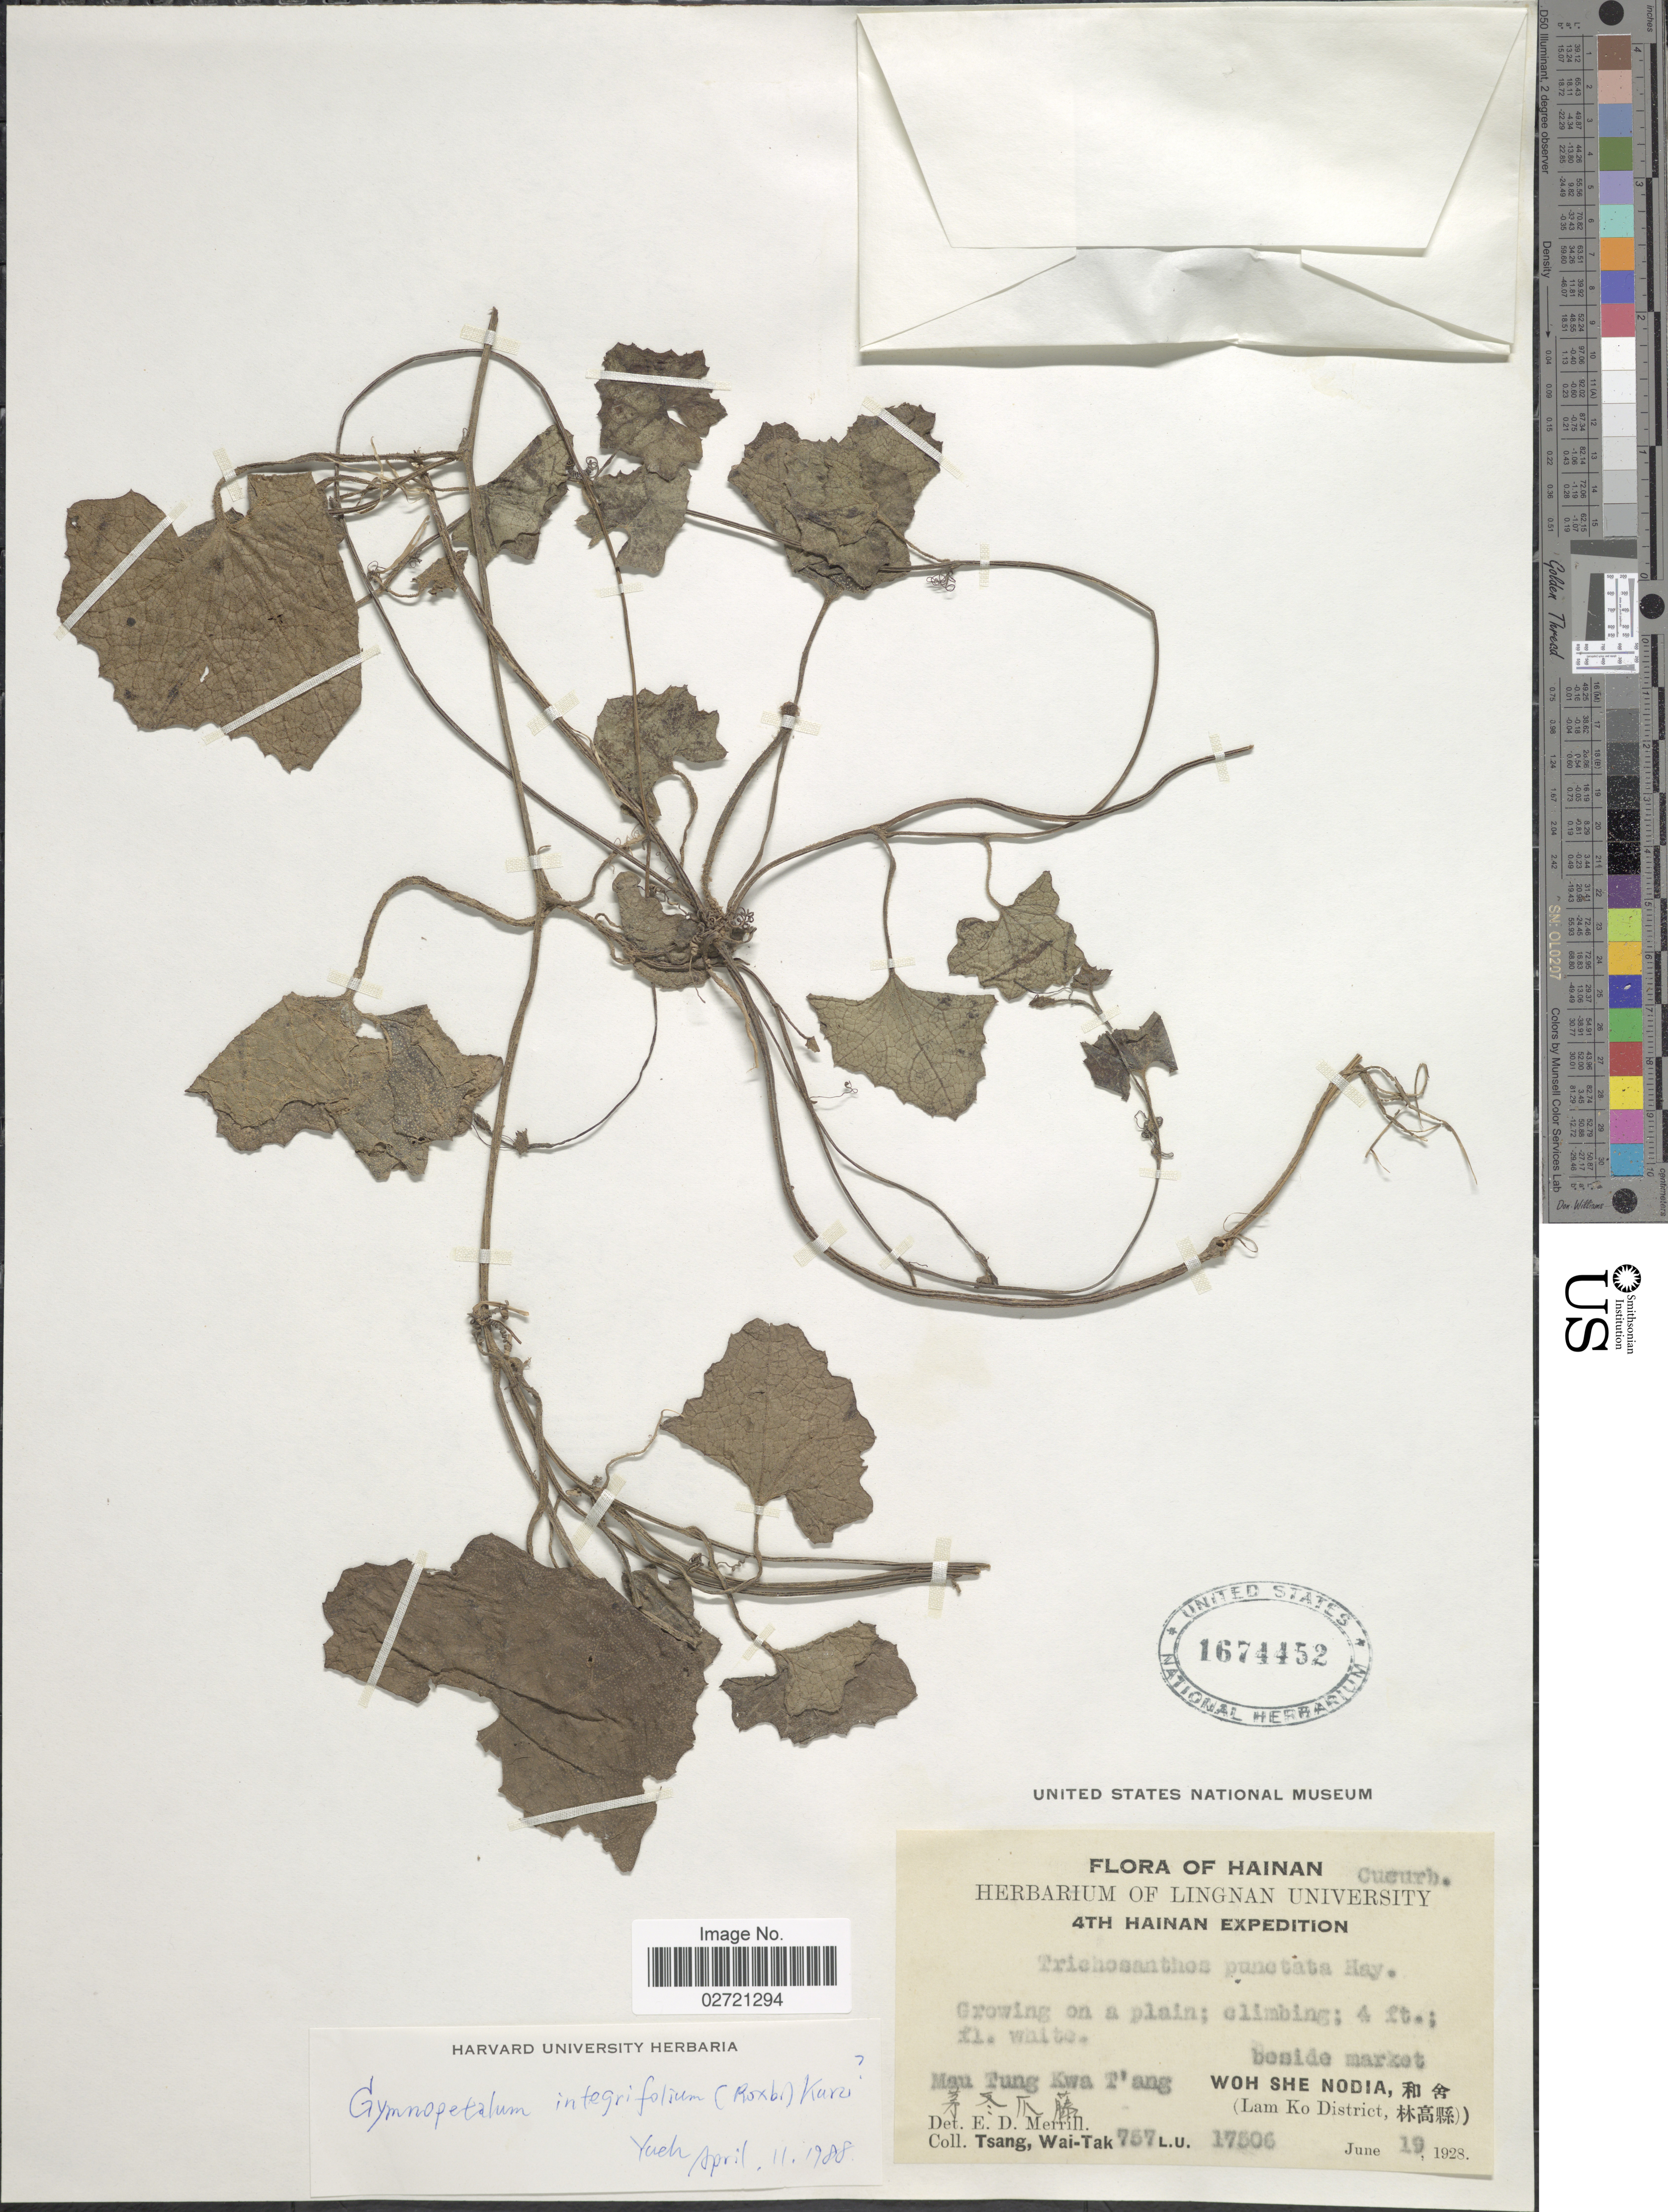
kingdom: Plantae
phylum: Tracheophyta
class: Magnoliopsida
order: Cucurbitales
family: Cucurbitaceae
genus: Trichosanthes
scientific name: Trichosanthes scabra var. scabra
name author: Lour.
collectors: W. T. Tsang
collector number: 757/17506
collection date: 1928-06-19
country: China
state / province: Hainan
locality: Beside market, Mau Tung Kwa T'ang. Woh She Nodia (Lam Ko District)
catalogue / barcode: US 1674452